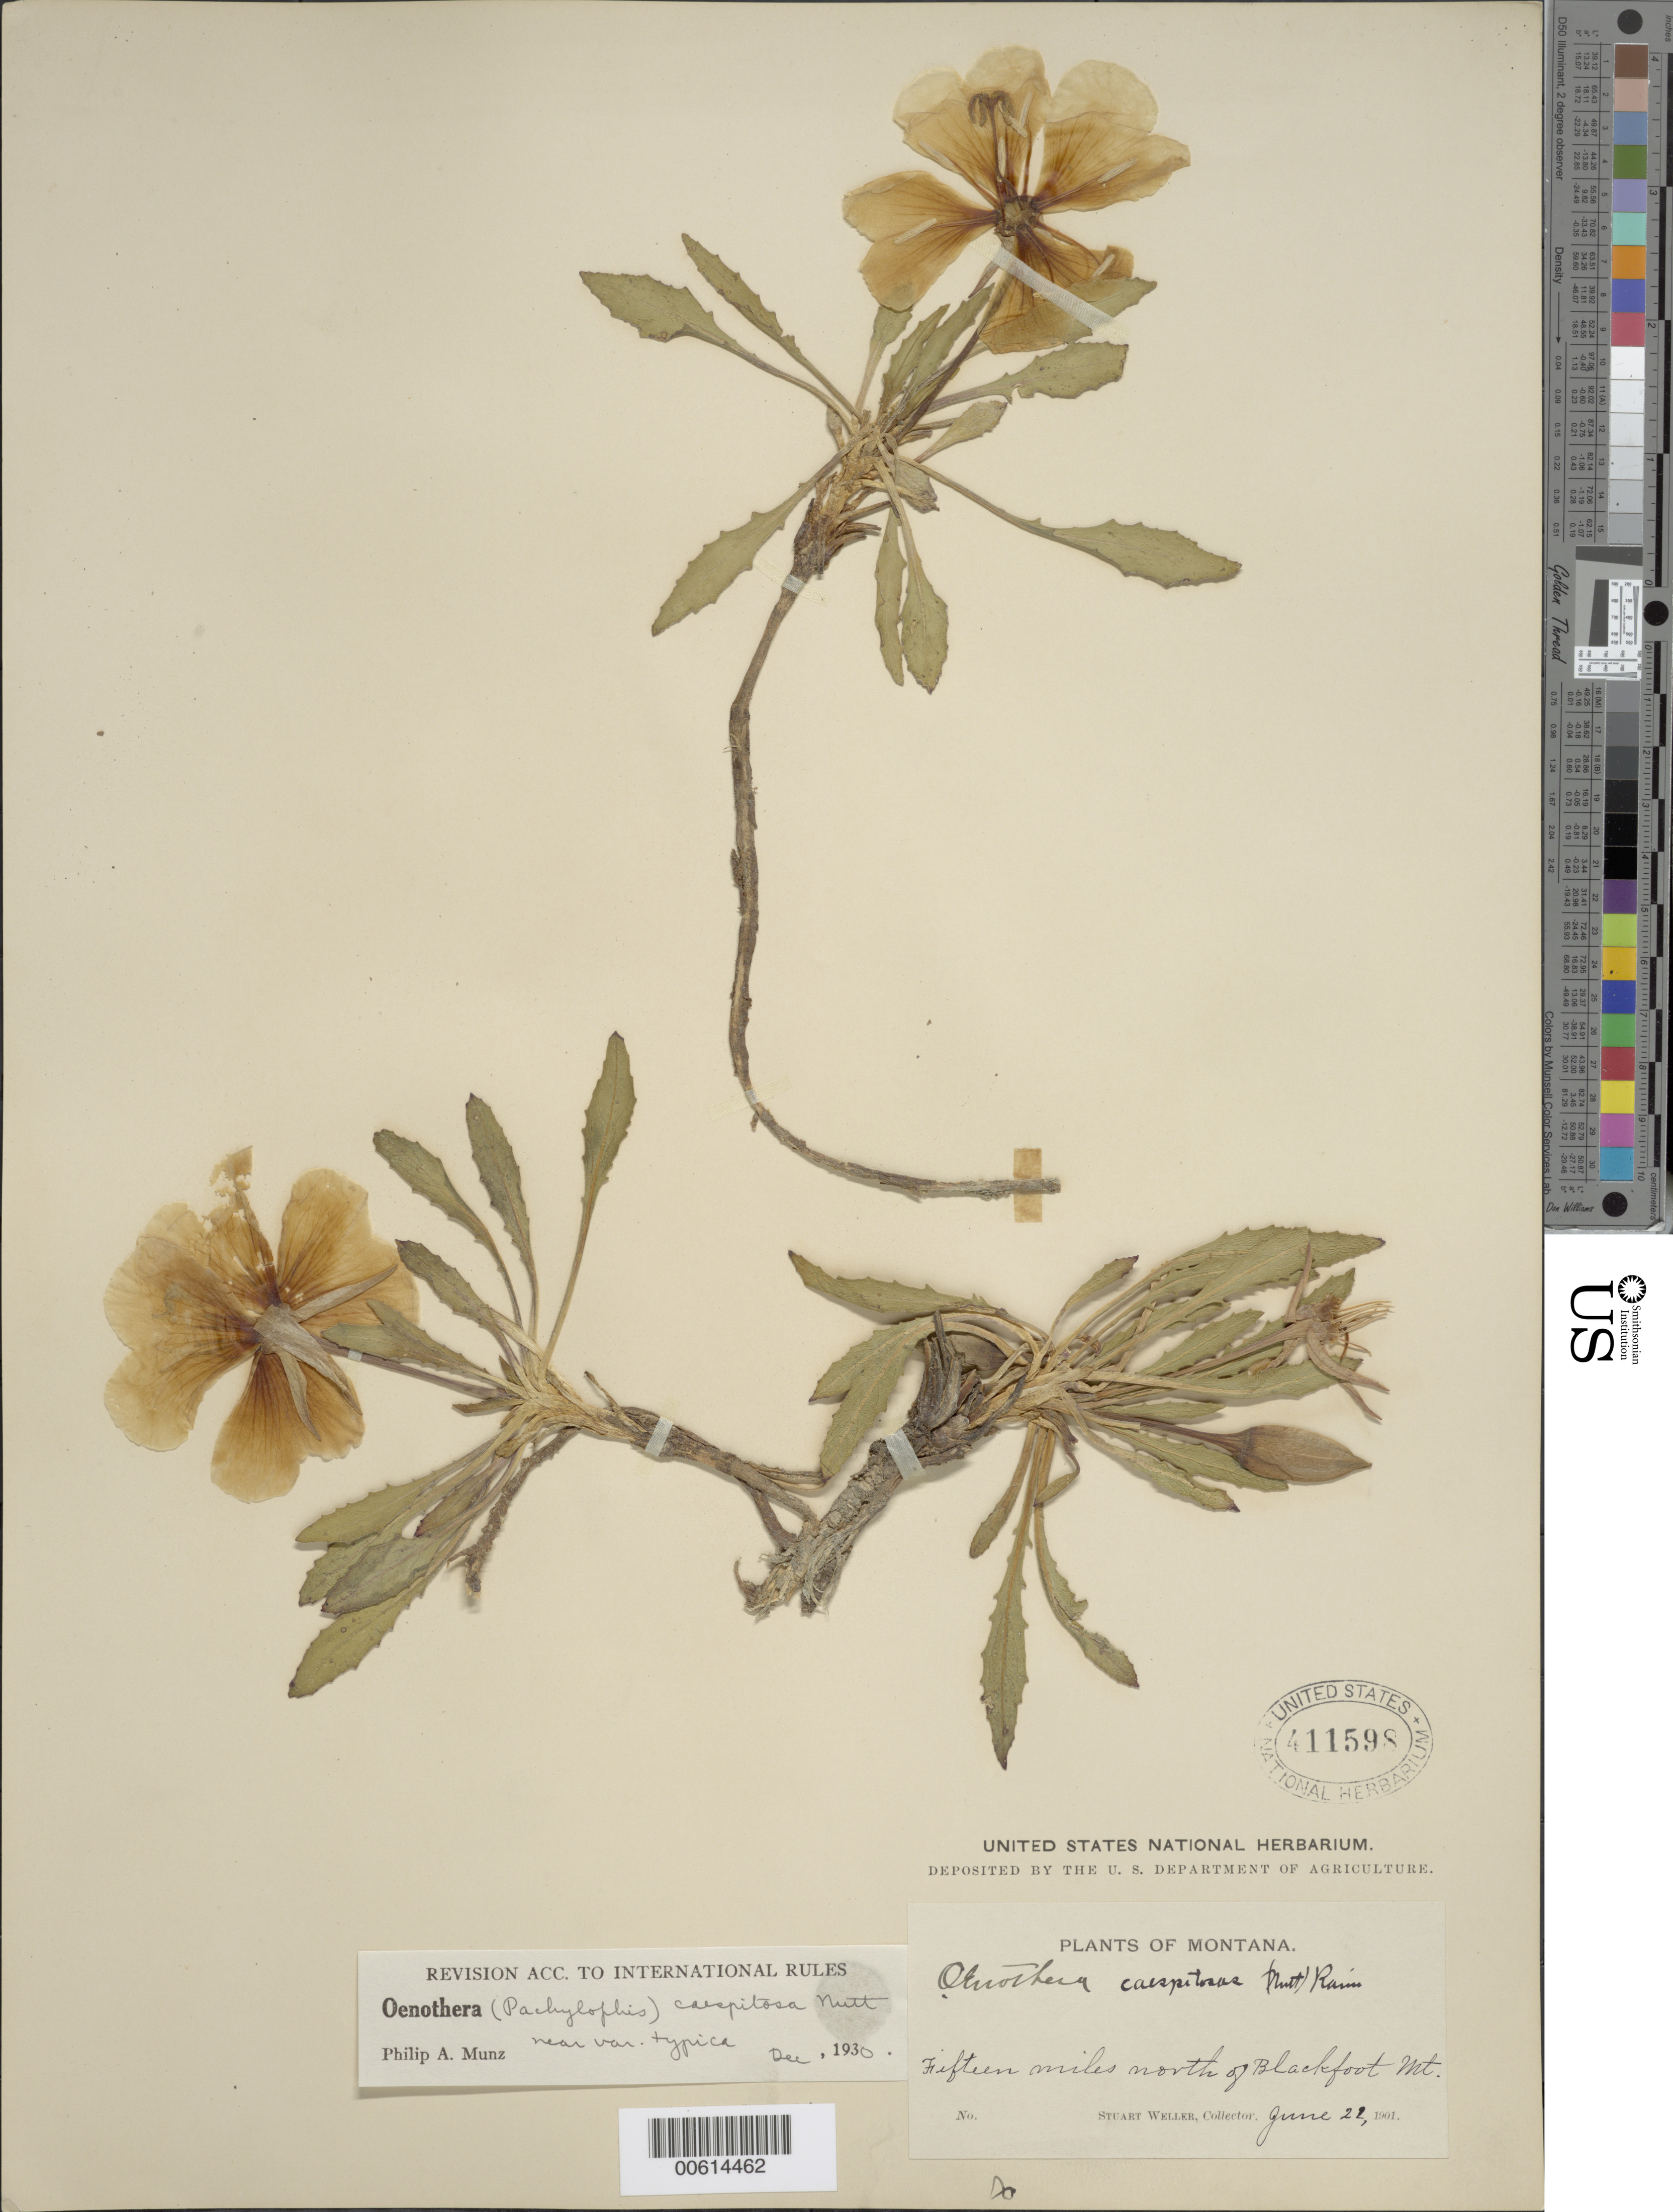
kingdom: Plantae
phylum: Tracheophyta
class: Magnoliopsida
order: Myrtales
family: Onagraceae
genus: Oenothera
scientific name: Oenothera cespitosa subsp. cespitosa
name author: Nutt.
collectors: S. G. Weller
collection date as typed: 22 Jun 1901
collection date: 1901-06-22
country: United States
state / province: Montana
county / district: Flathead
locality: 15 miles north of Blackfoot Mt.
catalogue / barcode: US 411598